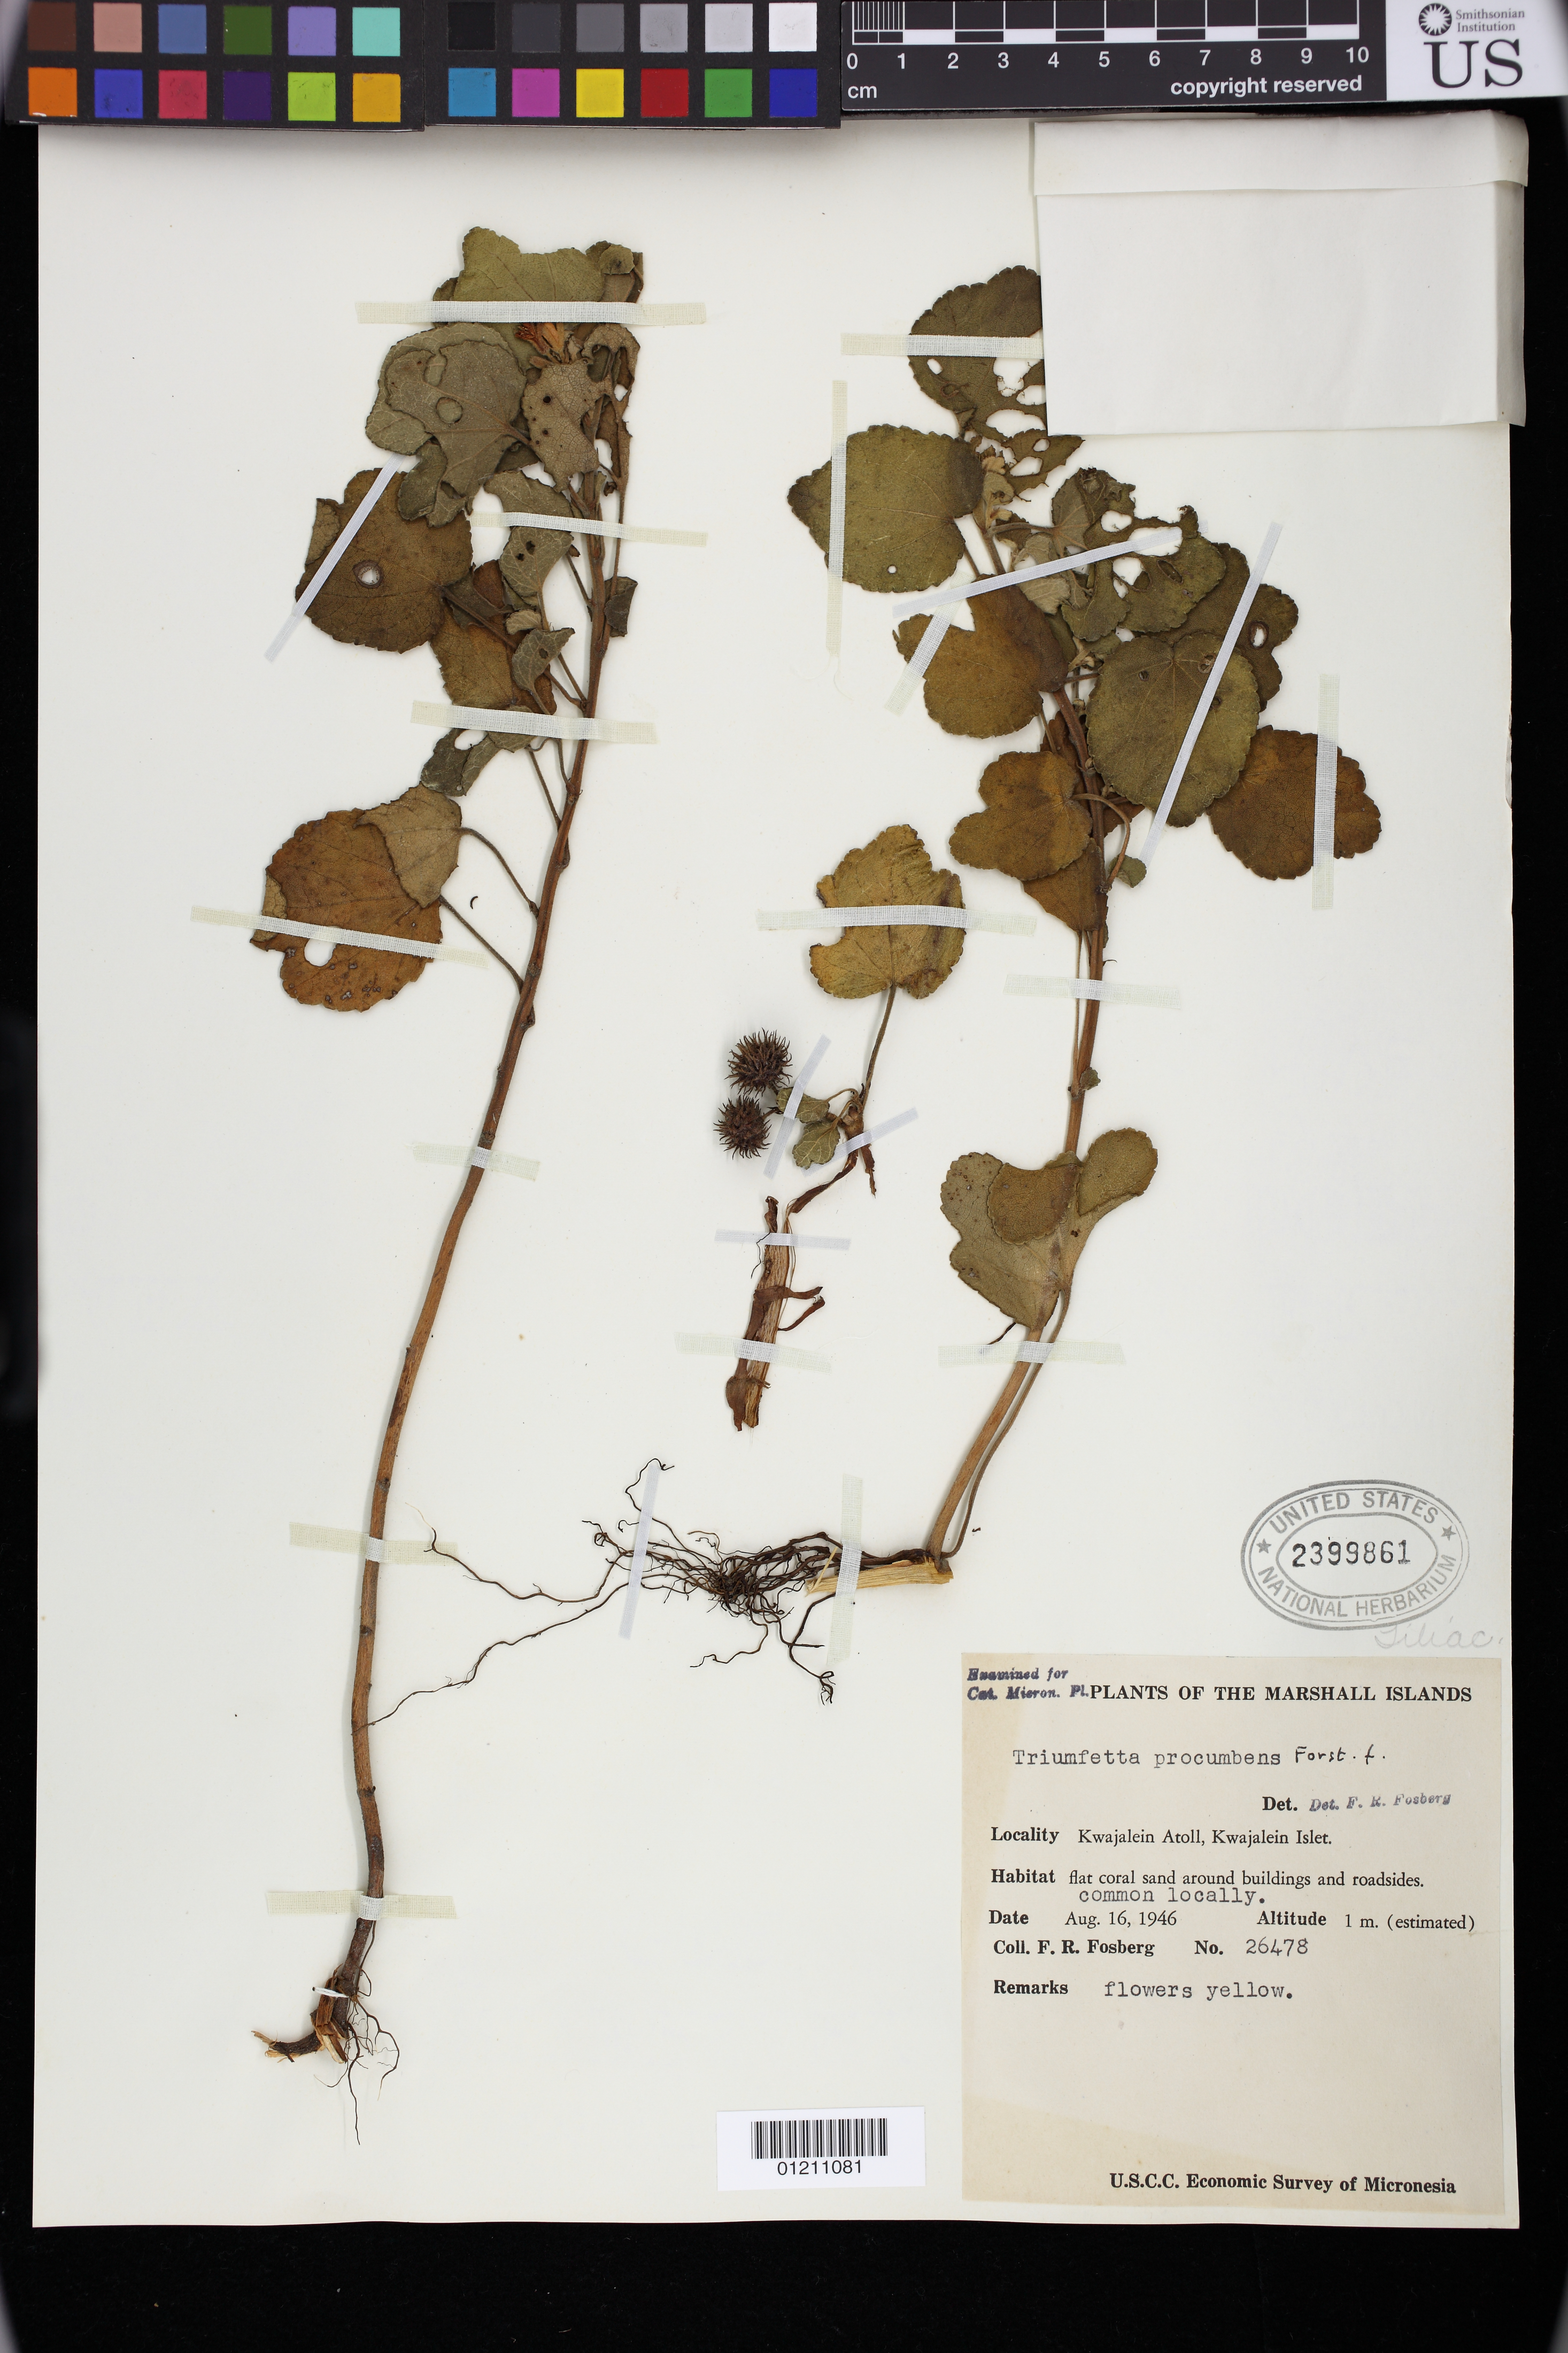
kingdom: Plantae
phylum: Tracheophyta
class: Magnoliopsida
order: Malvales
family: Malvaceae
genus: Triumfetta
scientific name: Triumfetta procumbens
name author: G. Forst.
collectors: F. R. Fosberg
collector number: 26478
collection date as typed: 16 Aug 1946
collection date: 1946-08-16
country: Marshall Islands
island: Kwajalein Atoll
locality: Marshall Islands: Kwajalein Atoll, Kwajalein Islet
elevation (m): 1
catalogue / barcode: US 2399861